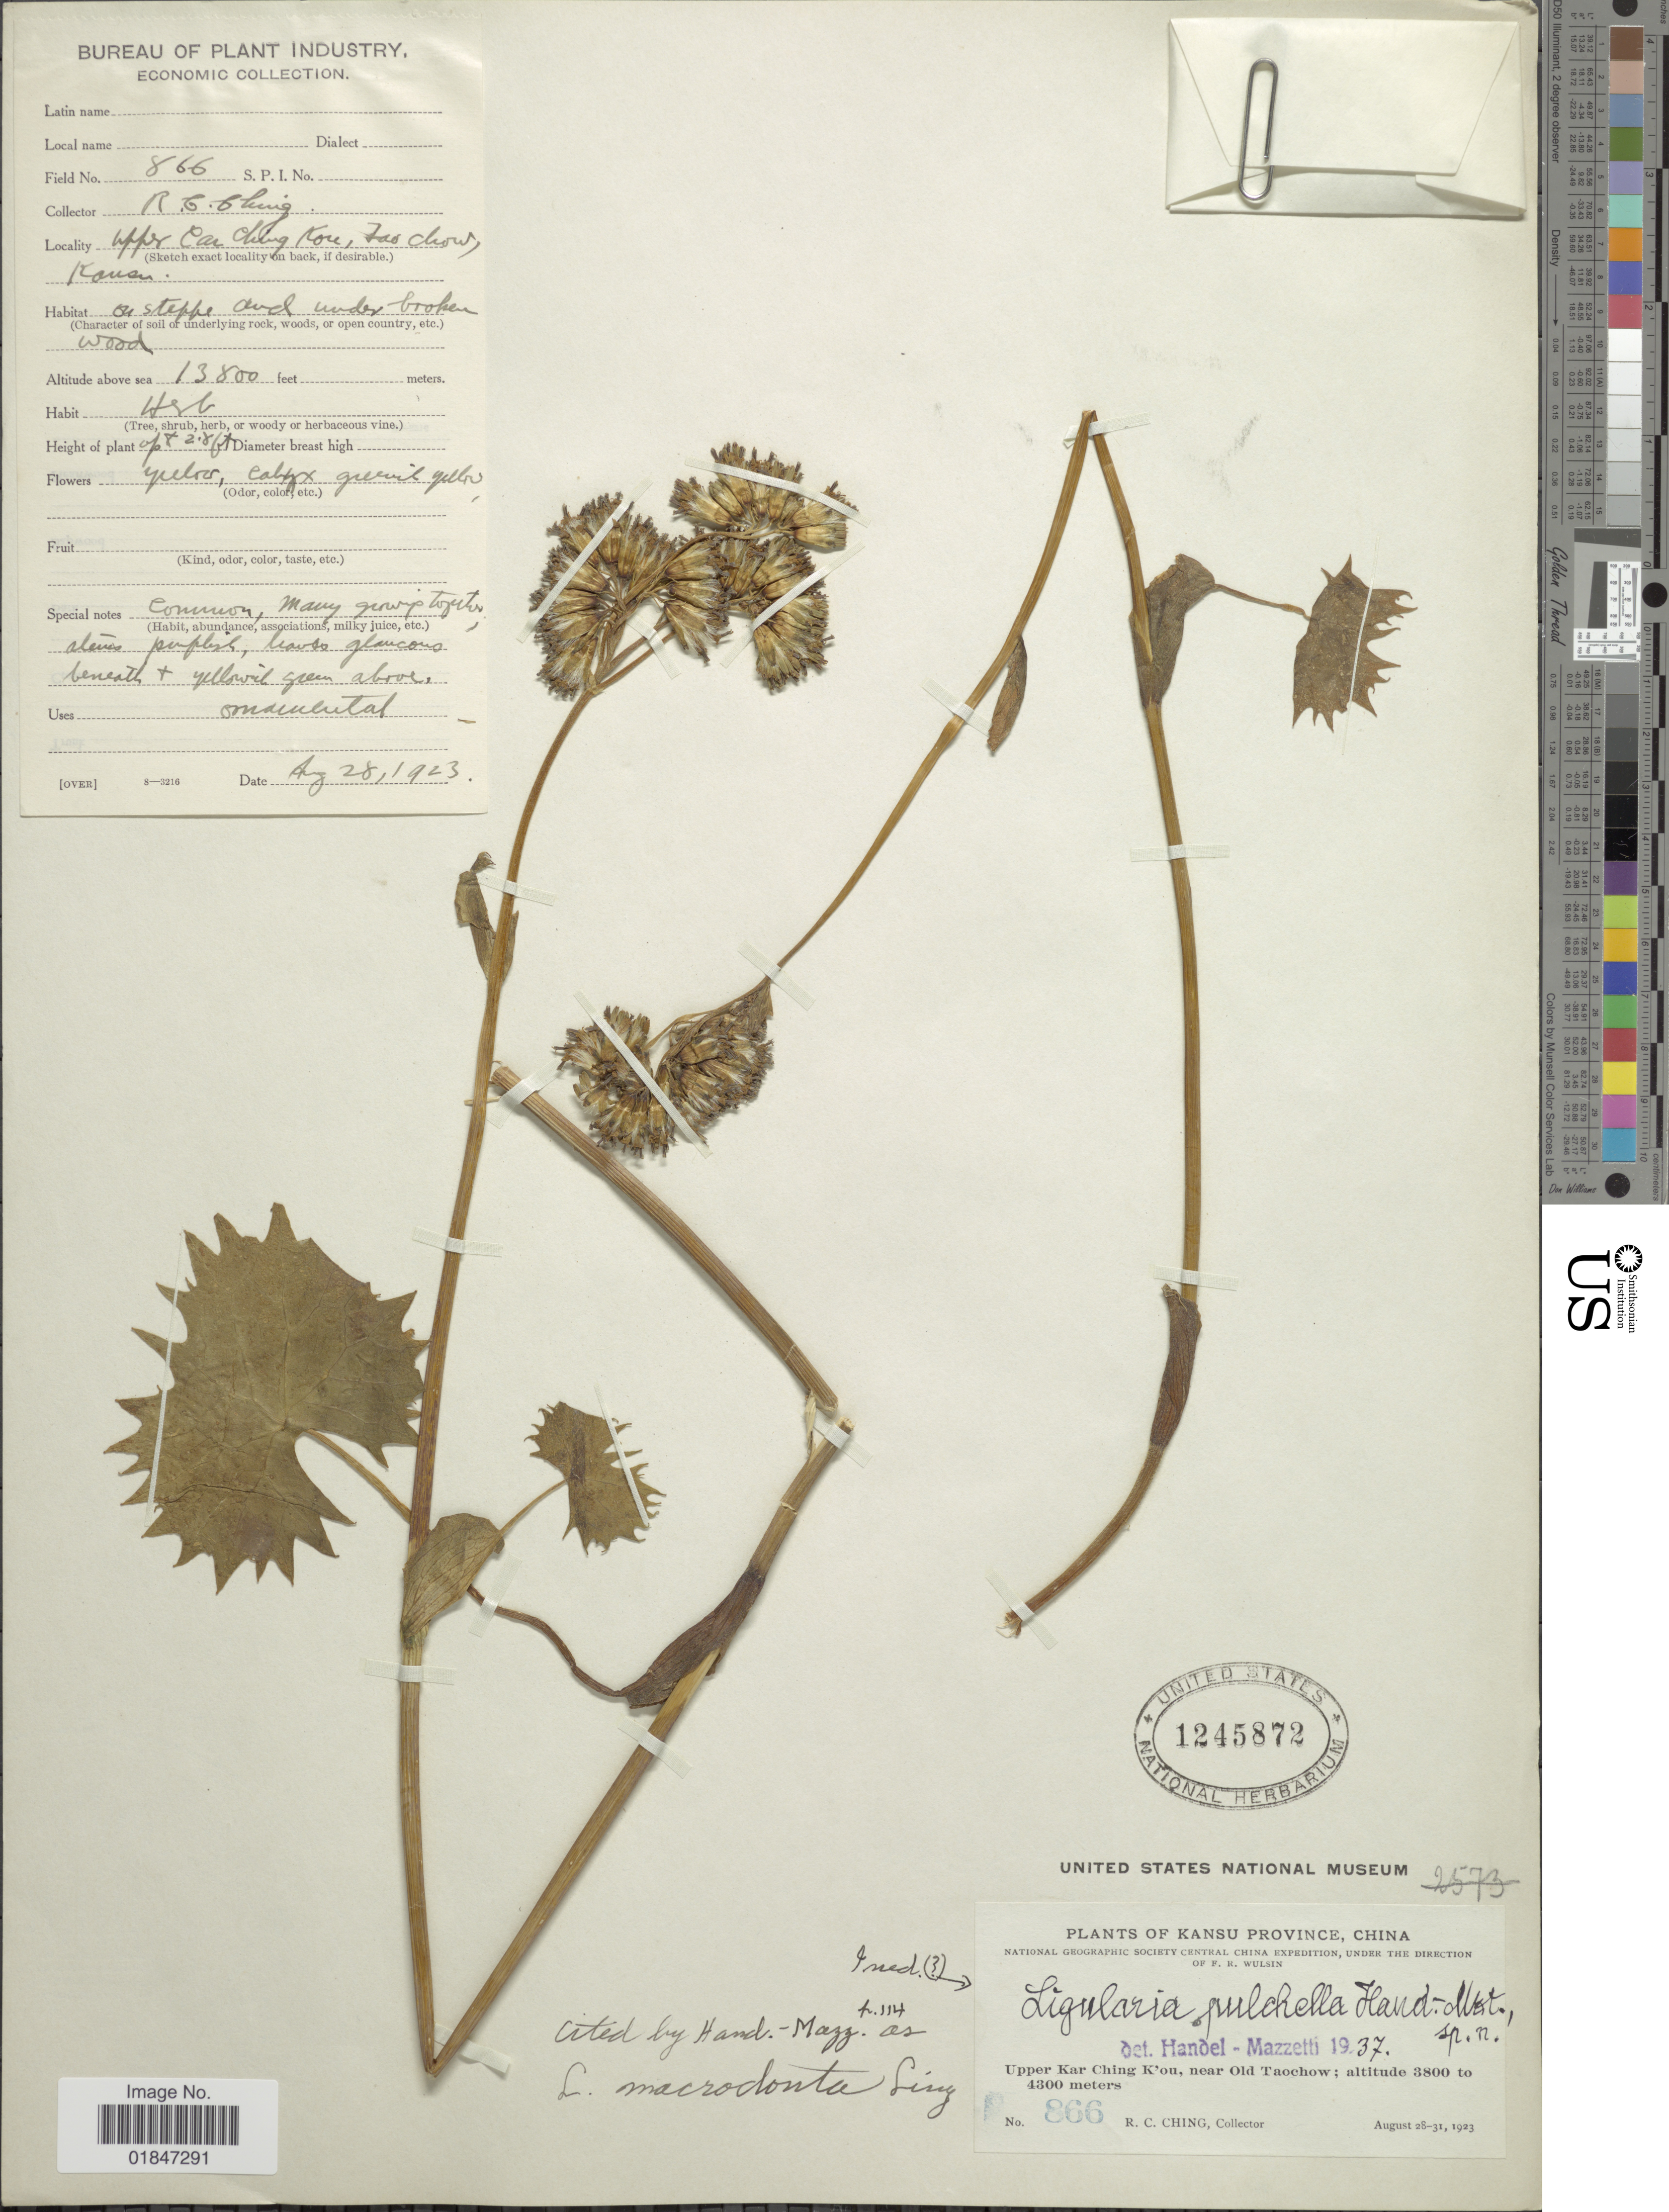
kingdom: Plantae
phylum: Tracheophyta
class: Magnoliopsida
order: Asterales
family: Asteraceae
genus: Ligularia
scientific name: Ligularia macrodonta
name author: Ling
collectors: R. C. Ching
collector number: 866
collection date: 1923-08-28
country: China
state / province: Gansu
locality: Kansu Province, China. Upper Kar Ching K'ou, near Old Taochow.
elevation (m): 4206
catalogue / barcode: US 1245872